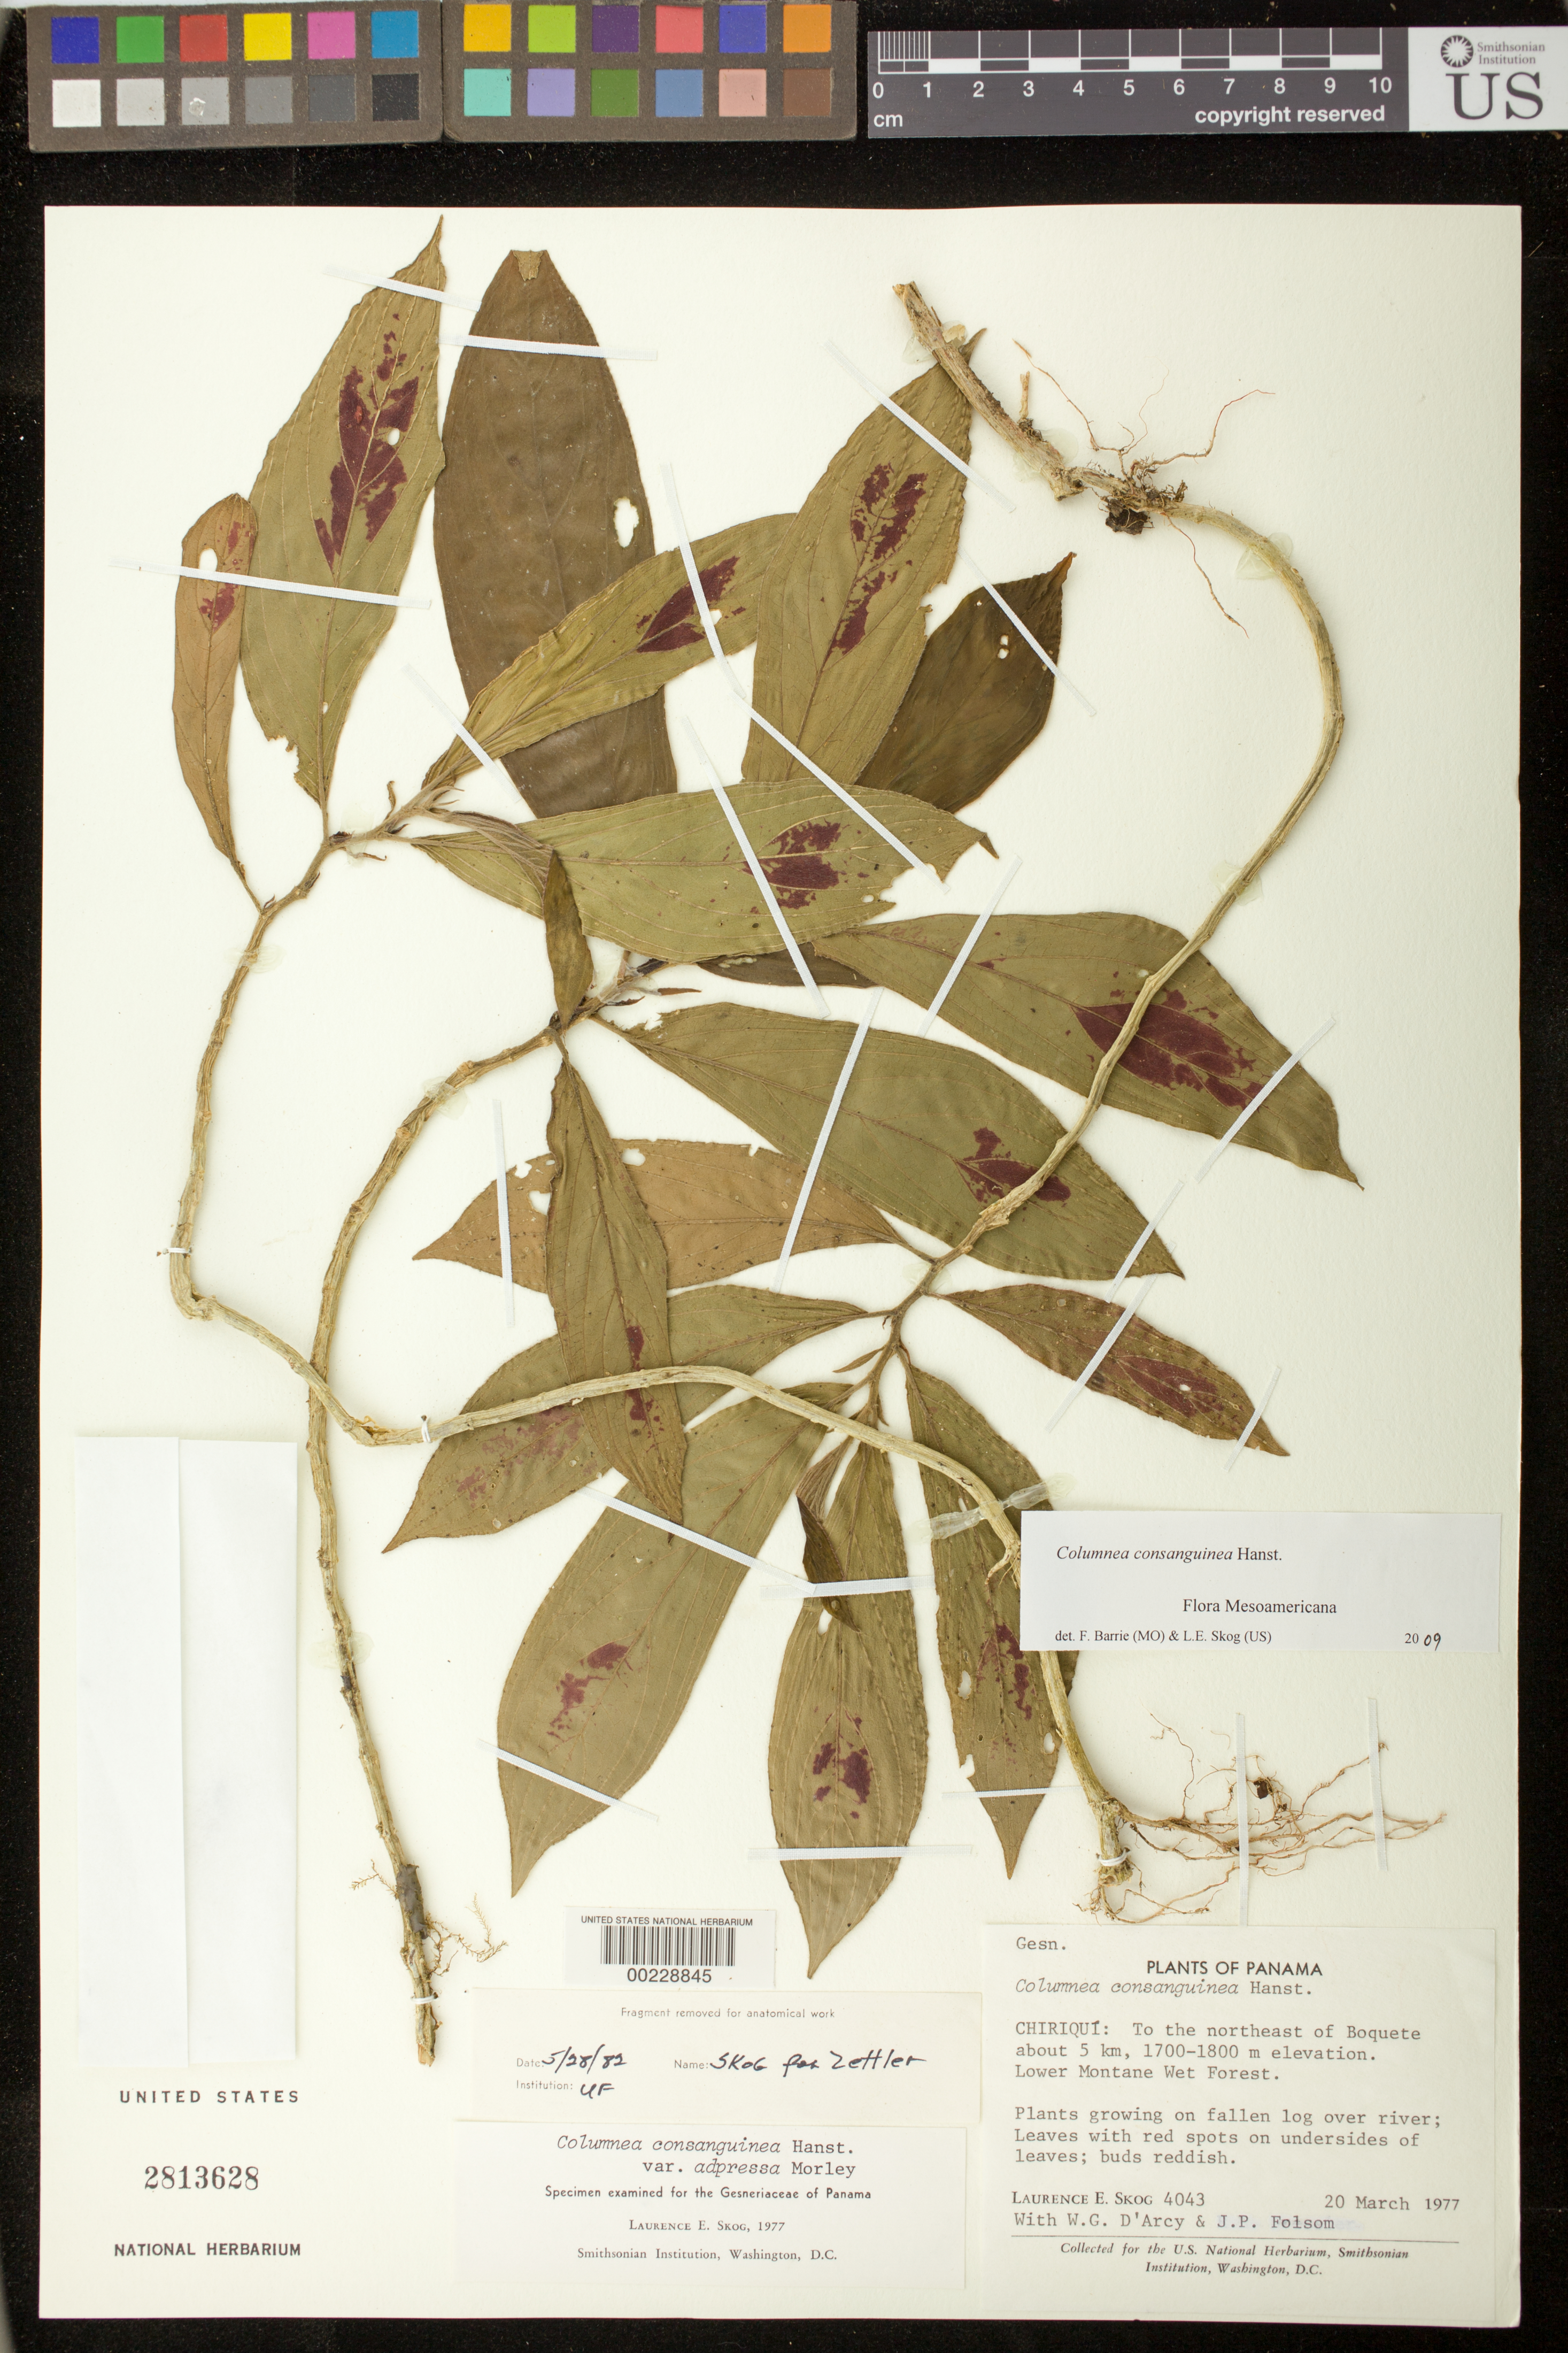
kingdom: Plantae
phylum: Tracheophyta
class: Magnoliopsida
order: Lamiales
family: Gesneriaceae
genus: Columnea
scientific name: Columnea consanguinea var. adpressa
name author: B.D. Morley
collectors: L. E. Skog, W. G. D'Arcy & J. P. Folsom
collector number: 4043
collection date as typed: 20 Mar 1977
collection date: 1977-03-20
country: Panama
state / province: Chiriquí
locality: NE of Boquete about 5 km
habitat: Lower montane wet forest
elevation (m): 1700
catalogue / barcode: US 2813628